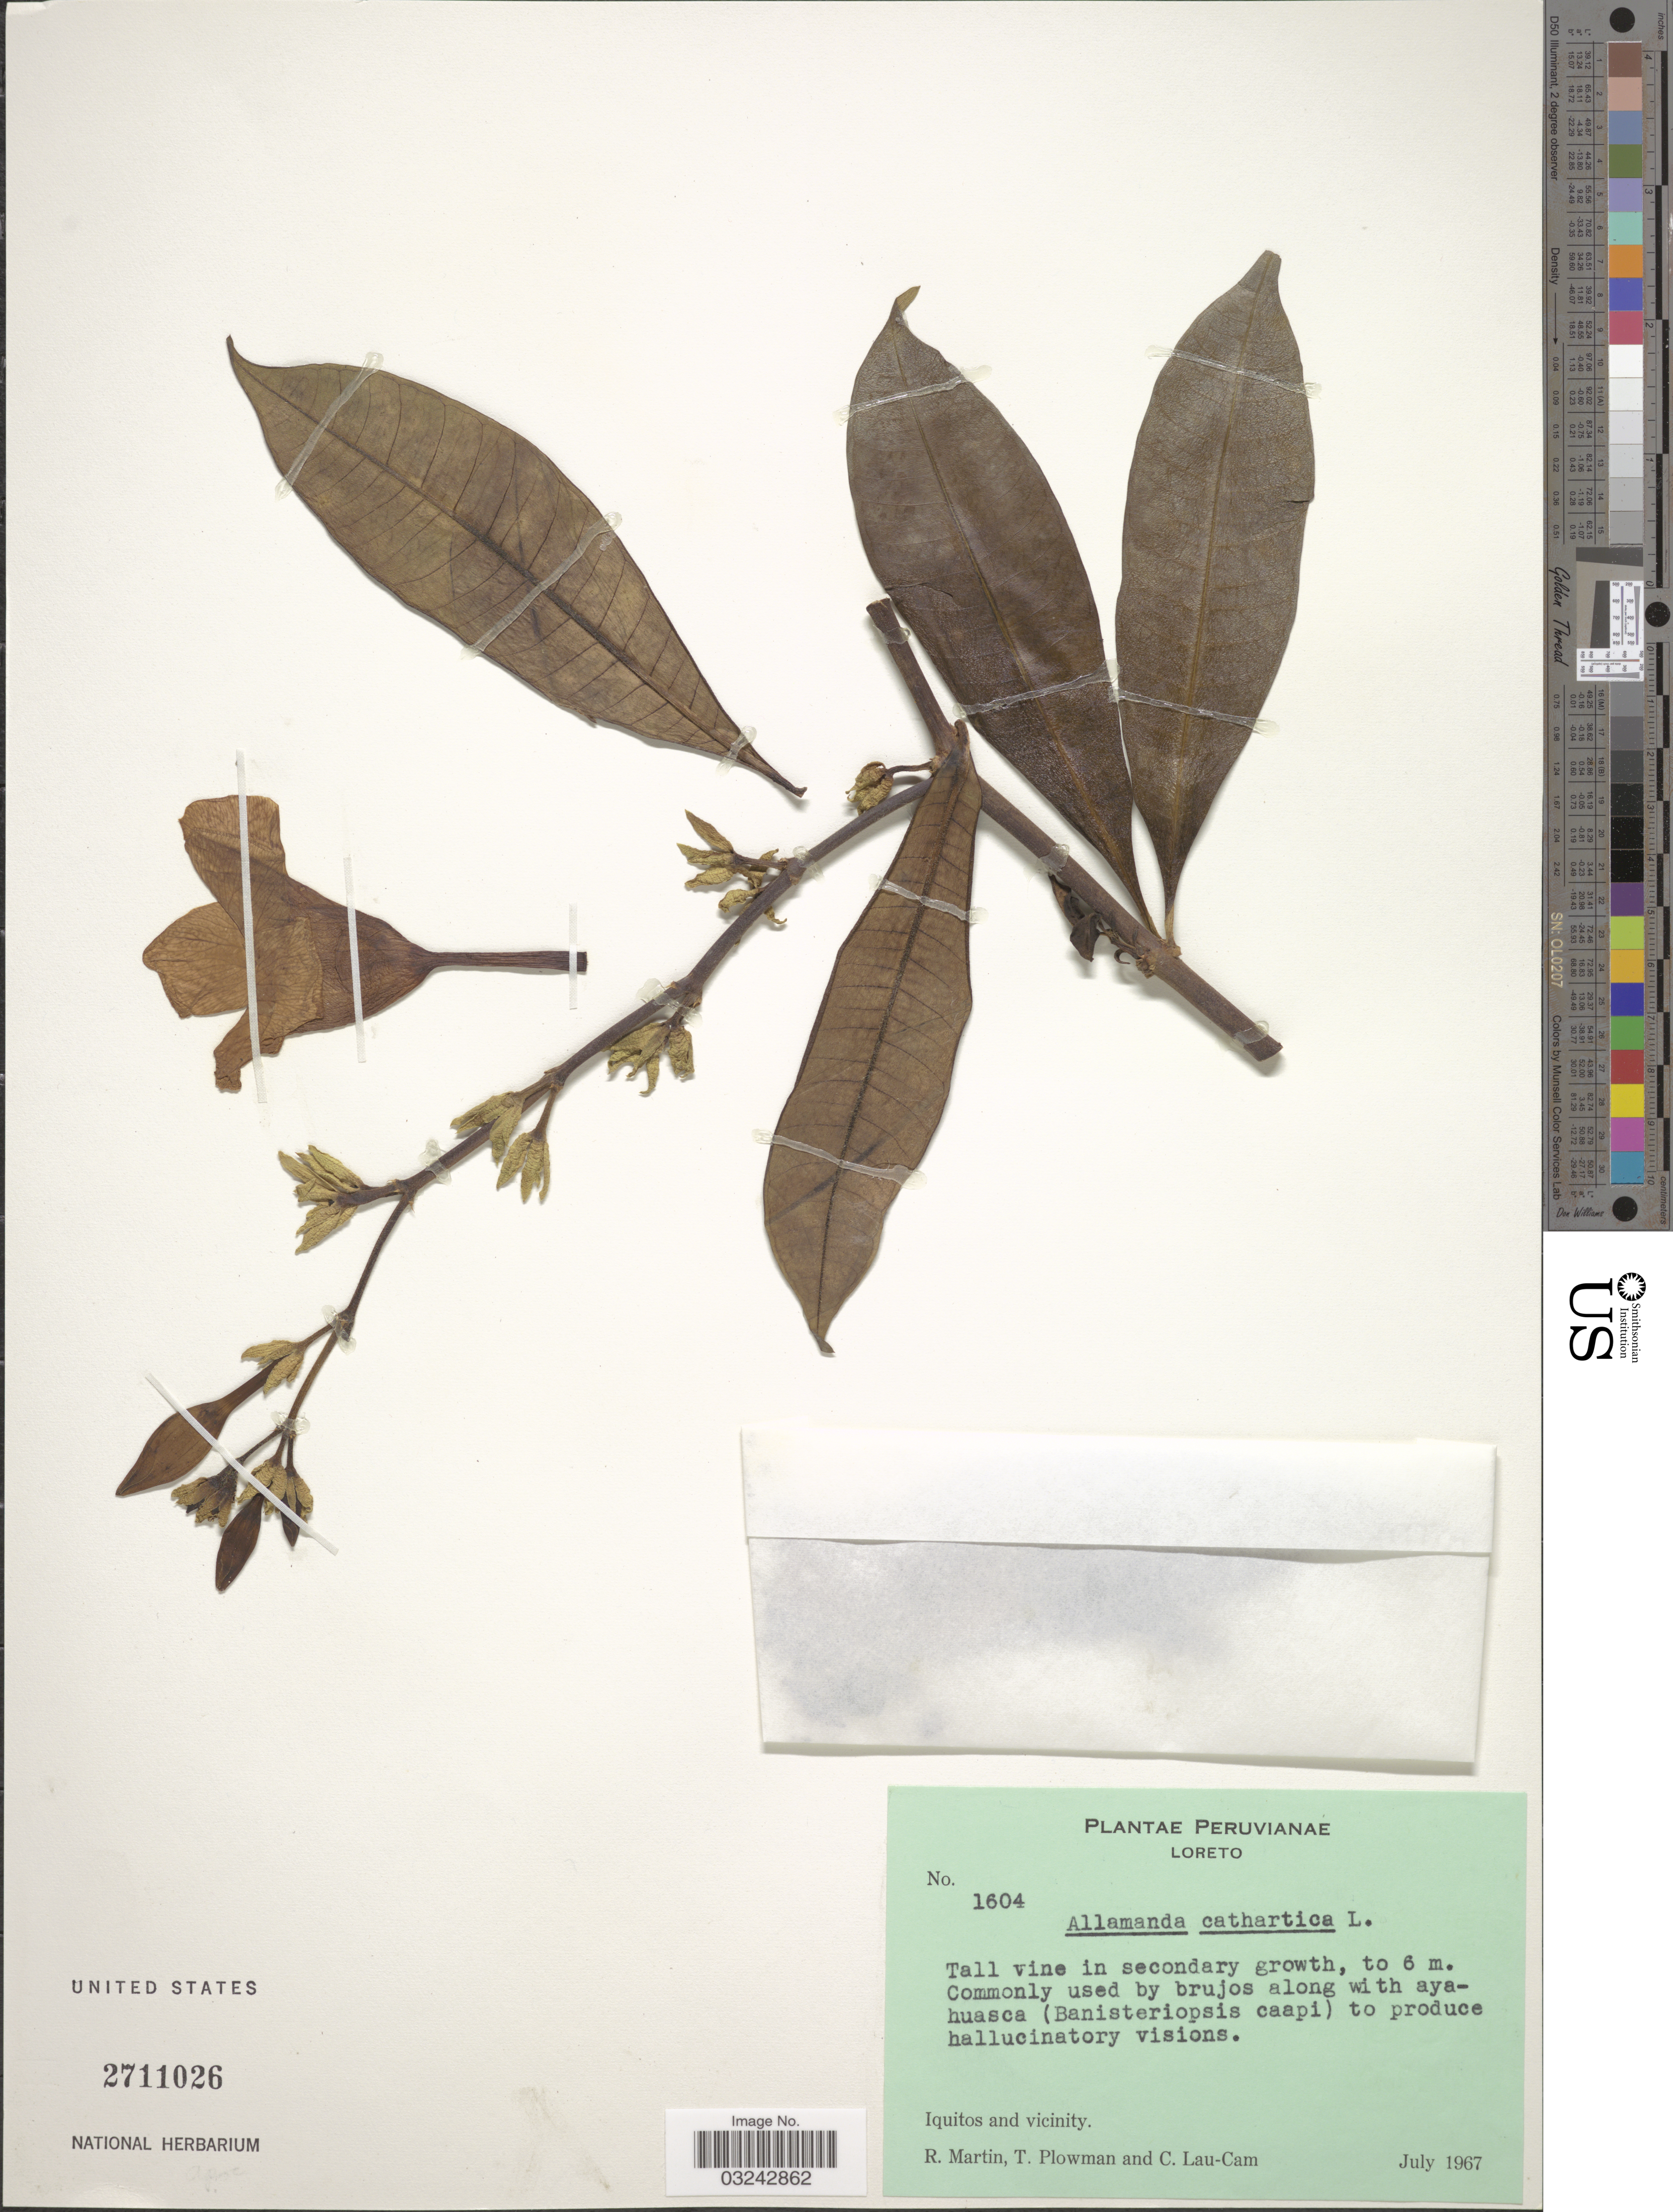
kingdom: Plantae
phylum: Tracheophyta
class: Magnoliopsida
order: Gentianales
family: Apocynaceae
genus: Allamanda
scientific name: Allamanda cathartica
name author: L.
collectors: R. Martin, T. Plowman & C. Lau-Cam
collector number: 1604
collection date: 1967-07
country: Peru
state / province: Loreto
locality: Iquitos and vicinity.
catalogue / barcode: US 2711026